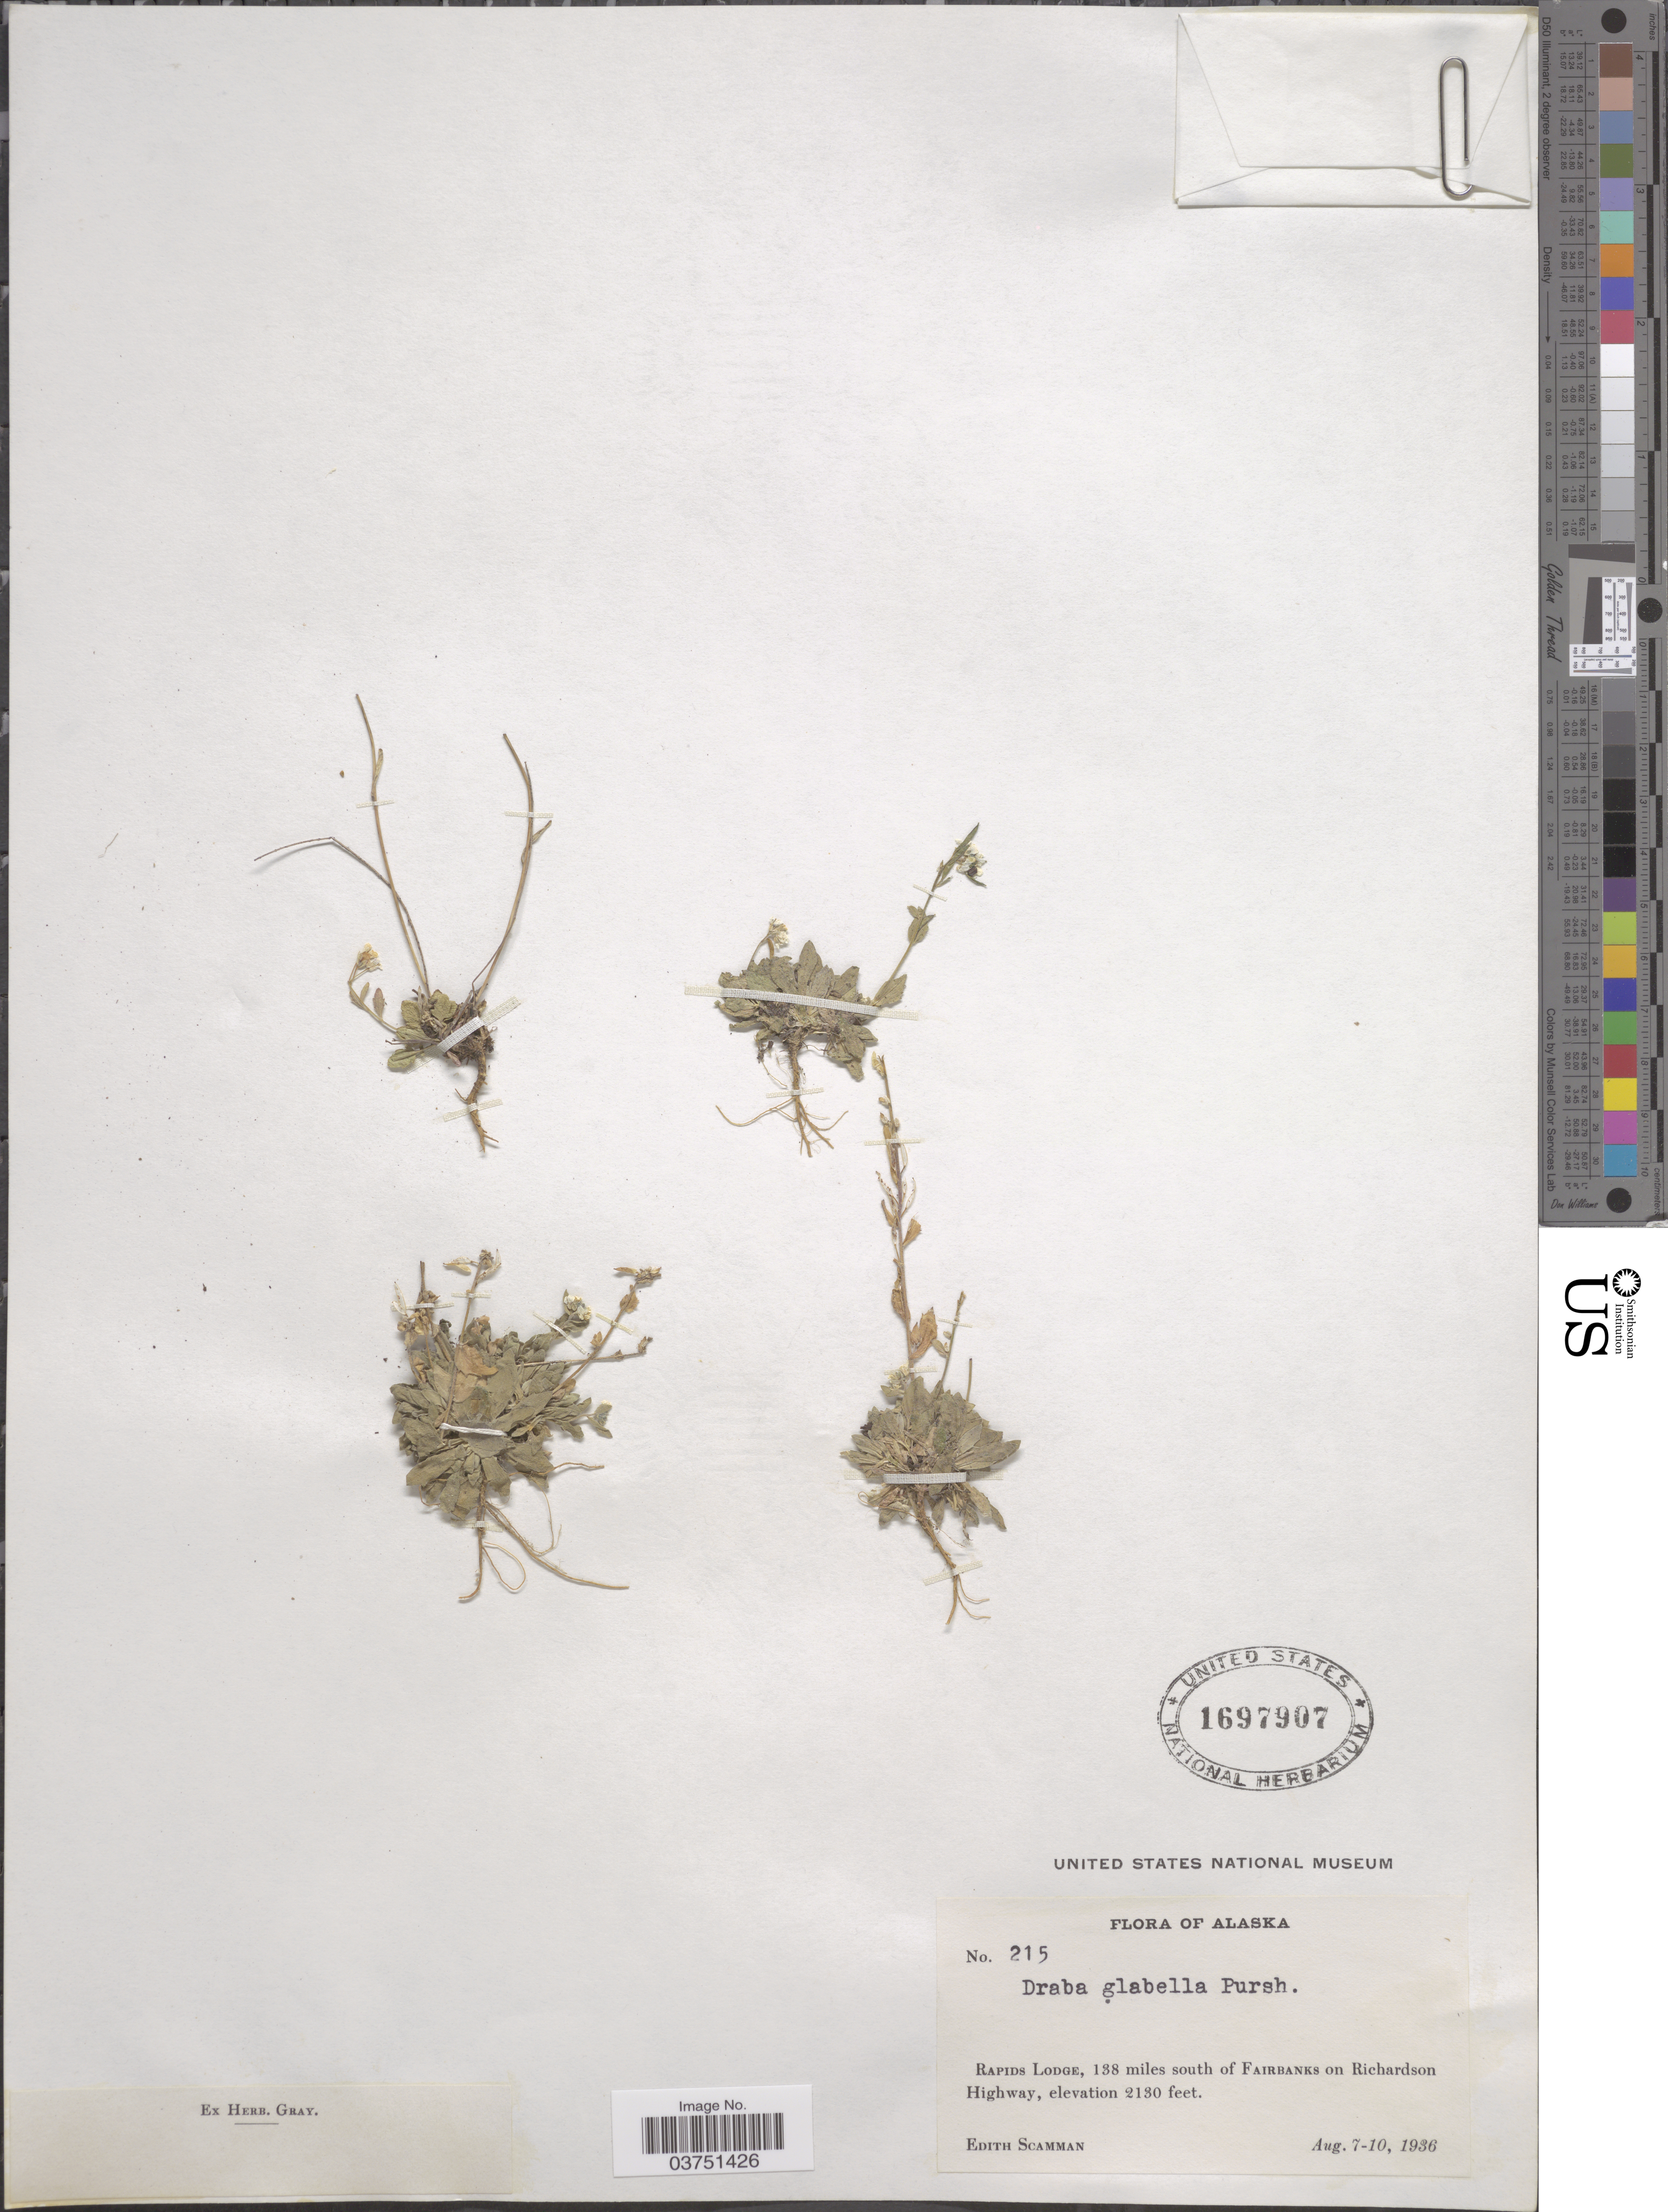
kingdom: Plantae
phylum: Tracheophyta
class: Magnoliopsida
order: Brassicales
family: Brassicaceae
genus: Draba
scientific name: Draba glabella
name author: Pursh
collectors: E. Scamman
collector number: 215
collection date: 1936-08-07/1936-08-10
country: United States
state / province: Alaska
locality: Rapids Lodge, 138 miles south of Fairbanks on Richardson Highway.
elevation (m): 649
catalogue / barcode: US 1697907